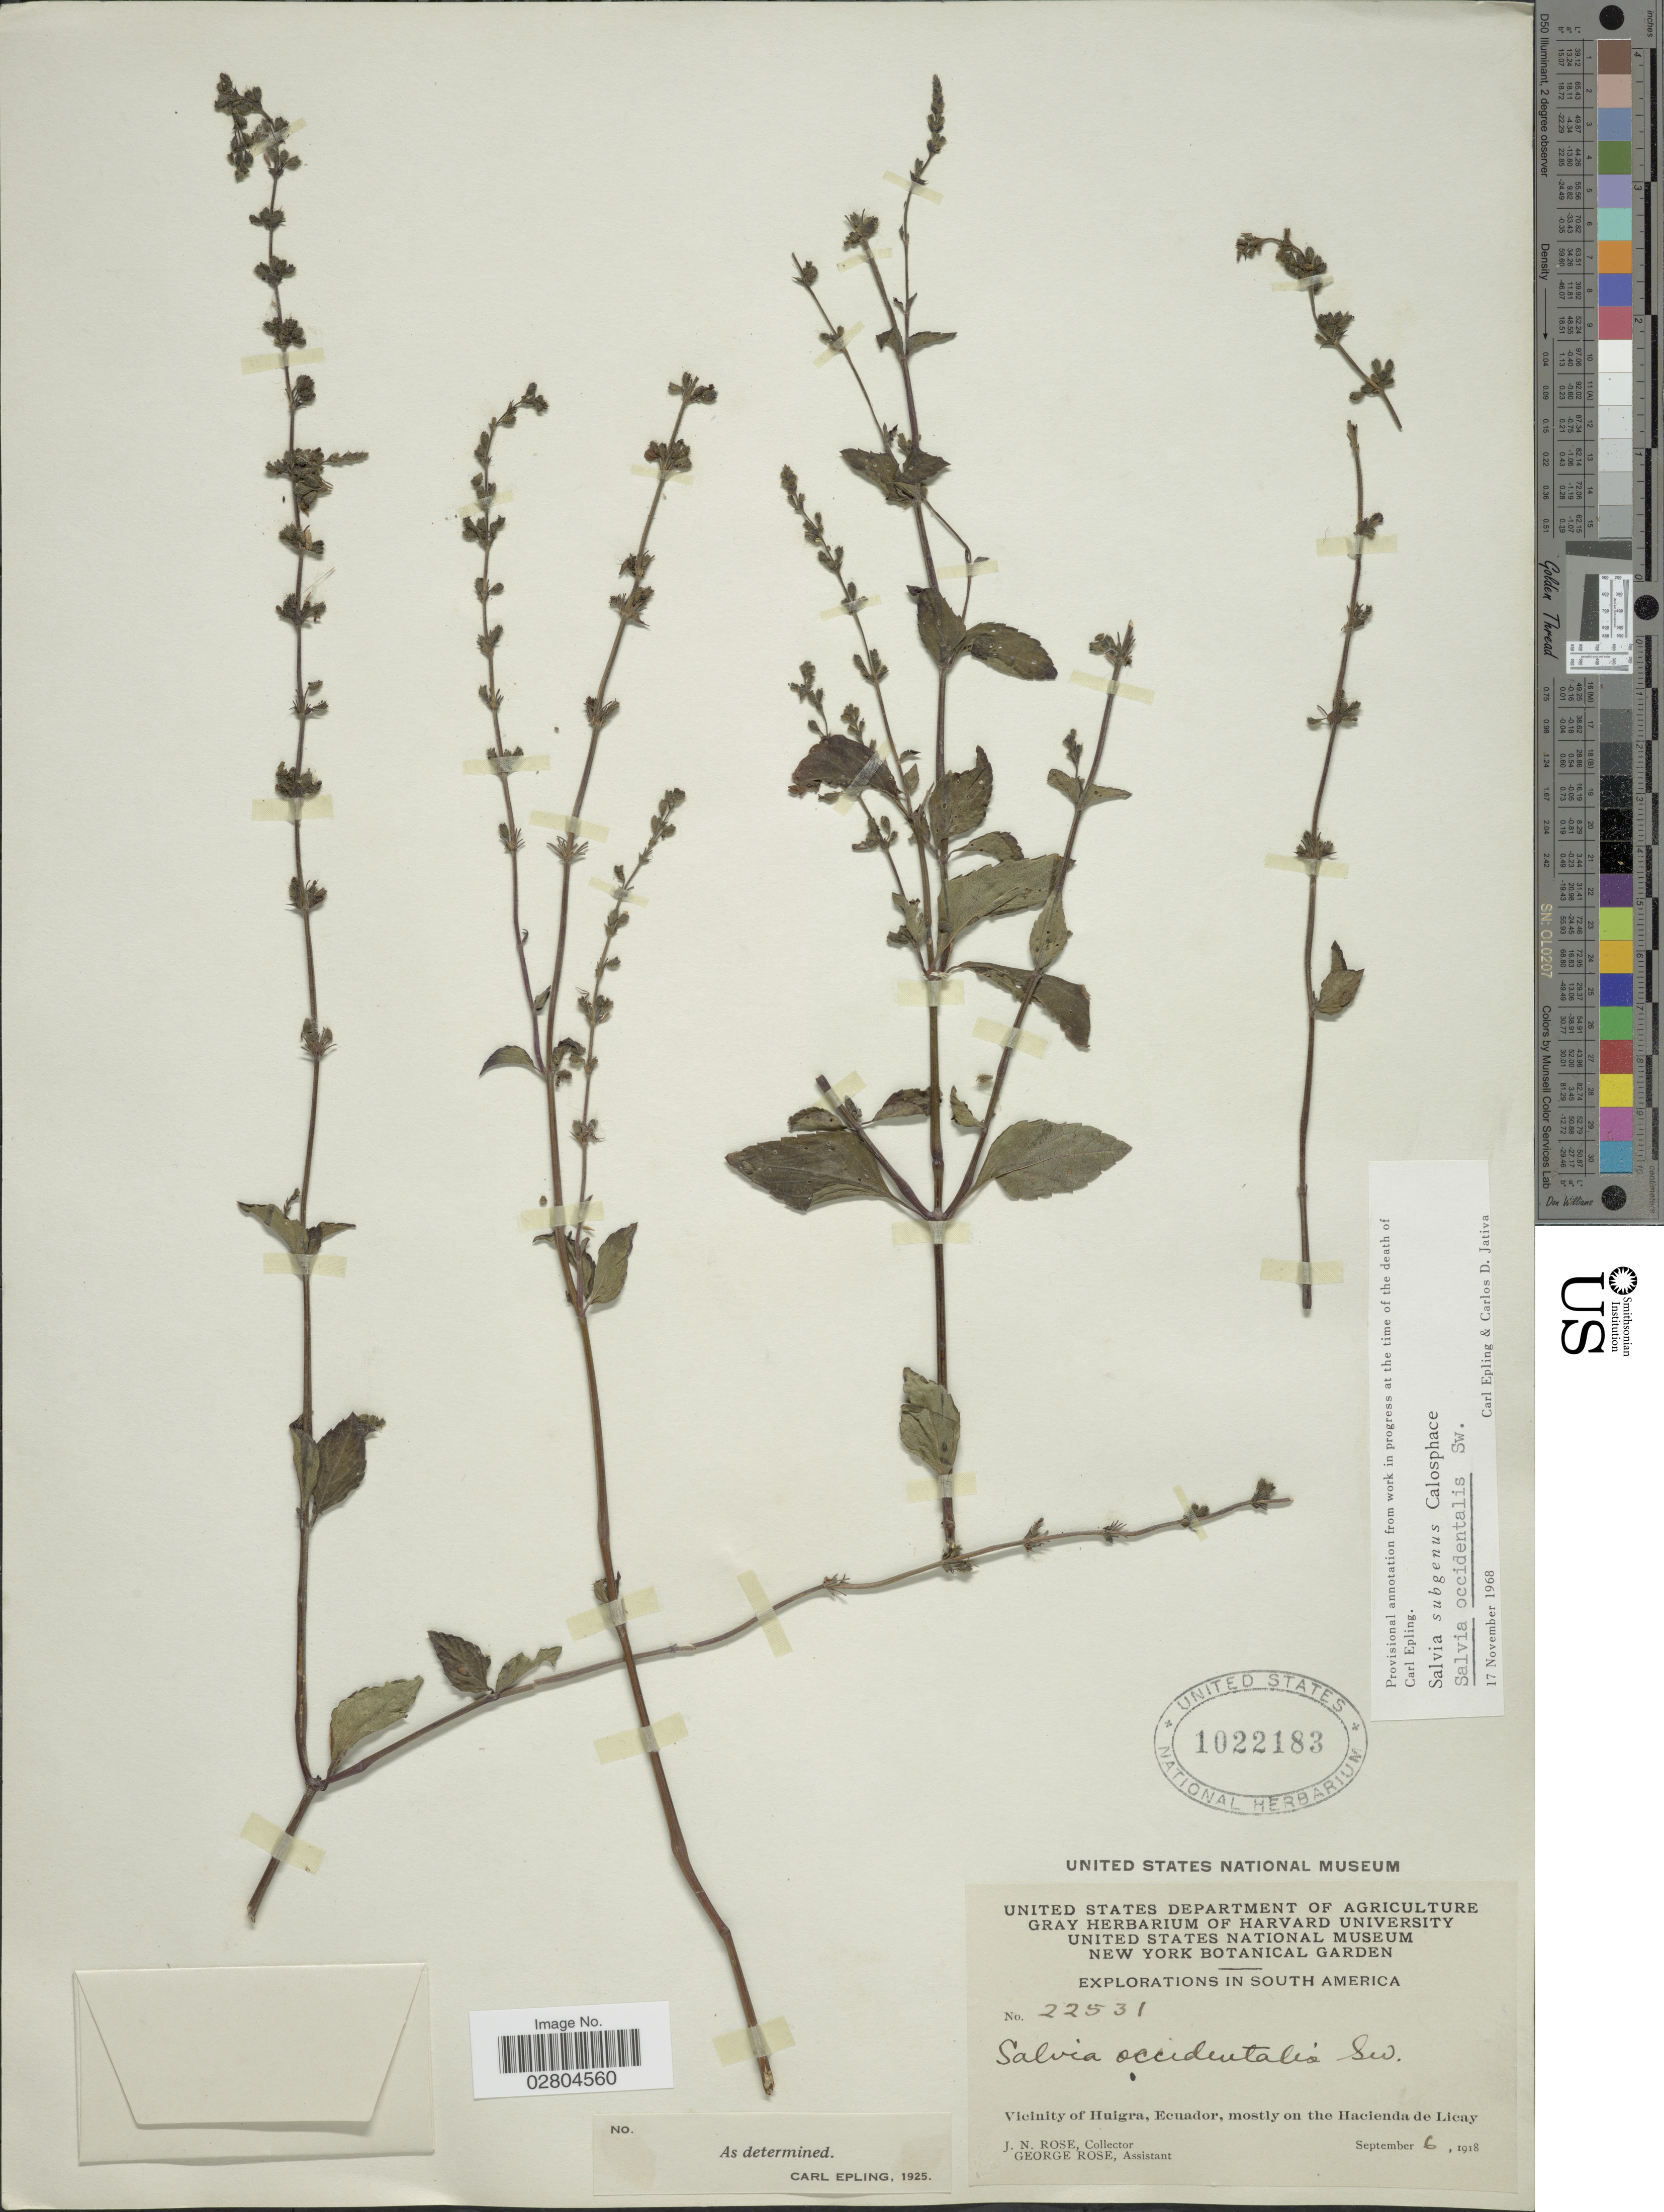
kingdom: Plantae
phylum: Tracheophyta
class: Magnoliopsida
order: Lamiales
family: Lamiaceae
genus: Salvia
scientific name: Salvia occidentalis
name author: Sw.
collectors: J. N. Rose & G. Rose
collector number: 22531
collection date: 1918-09-06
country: Ecuador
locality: Vicinity of Huigra, mostly on the Hacienda de Licay.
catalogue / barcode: US 1022183